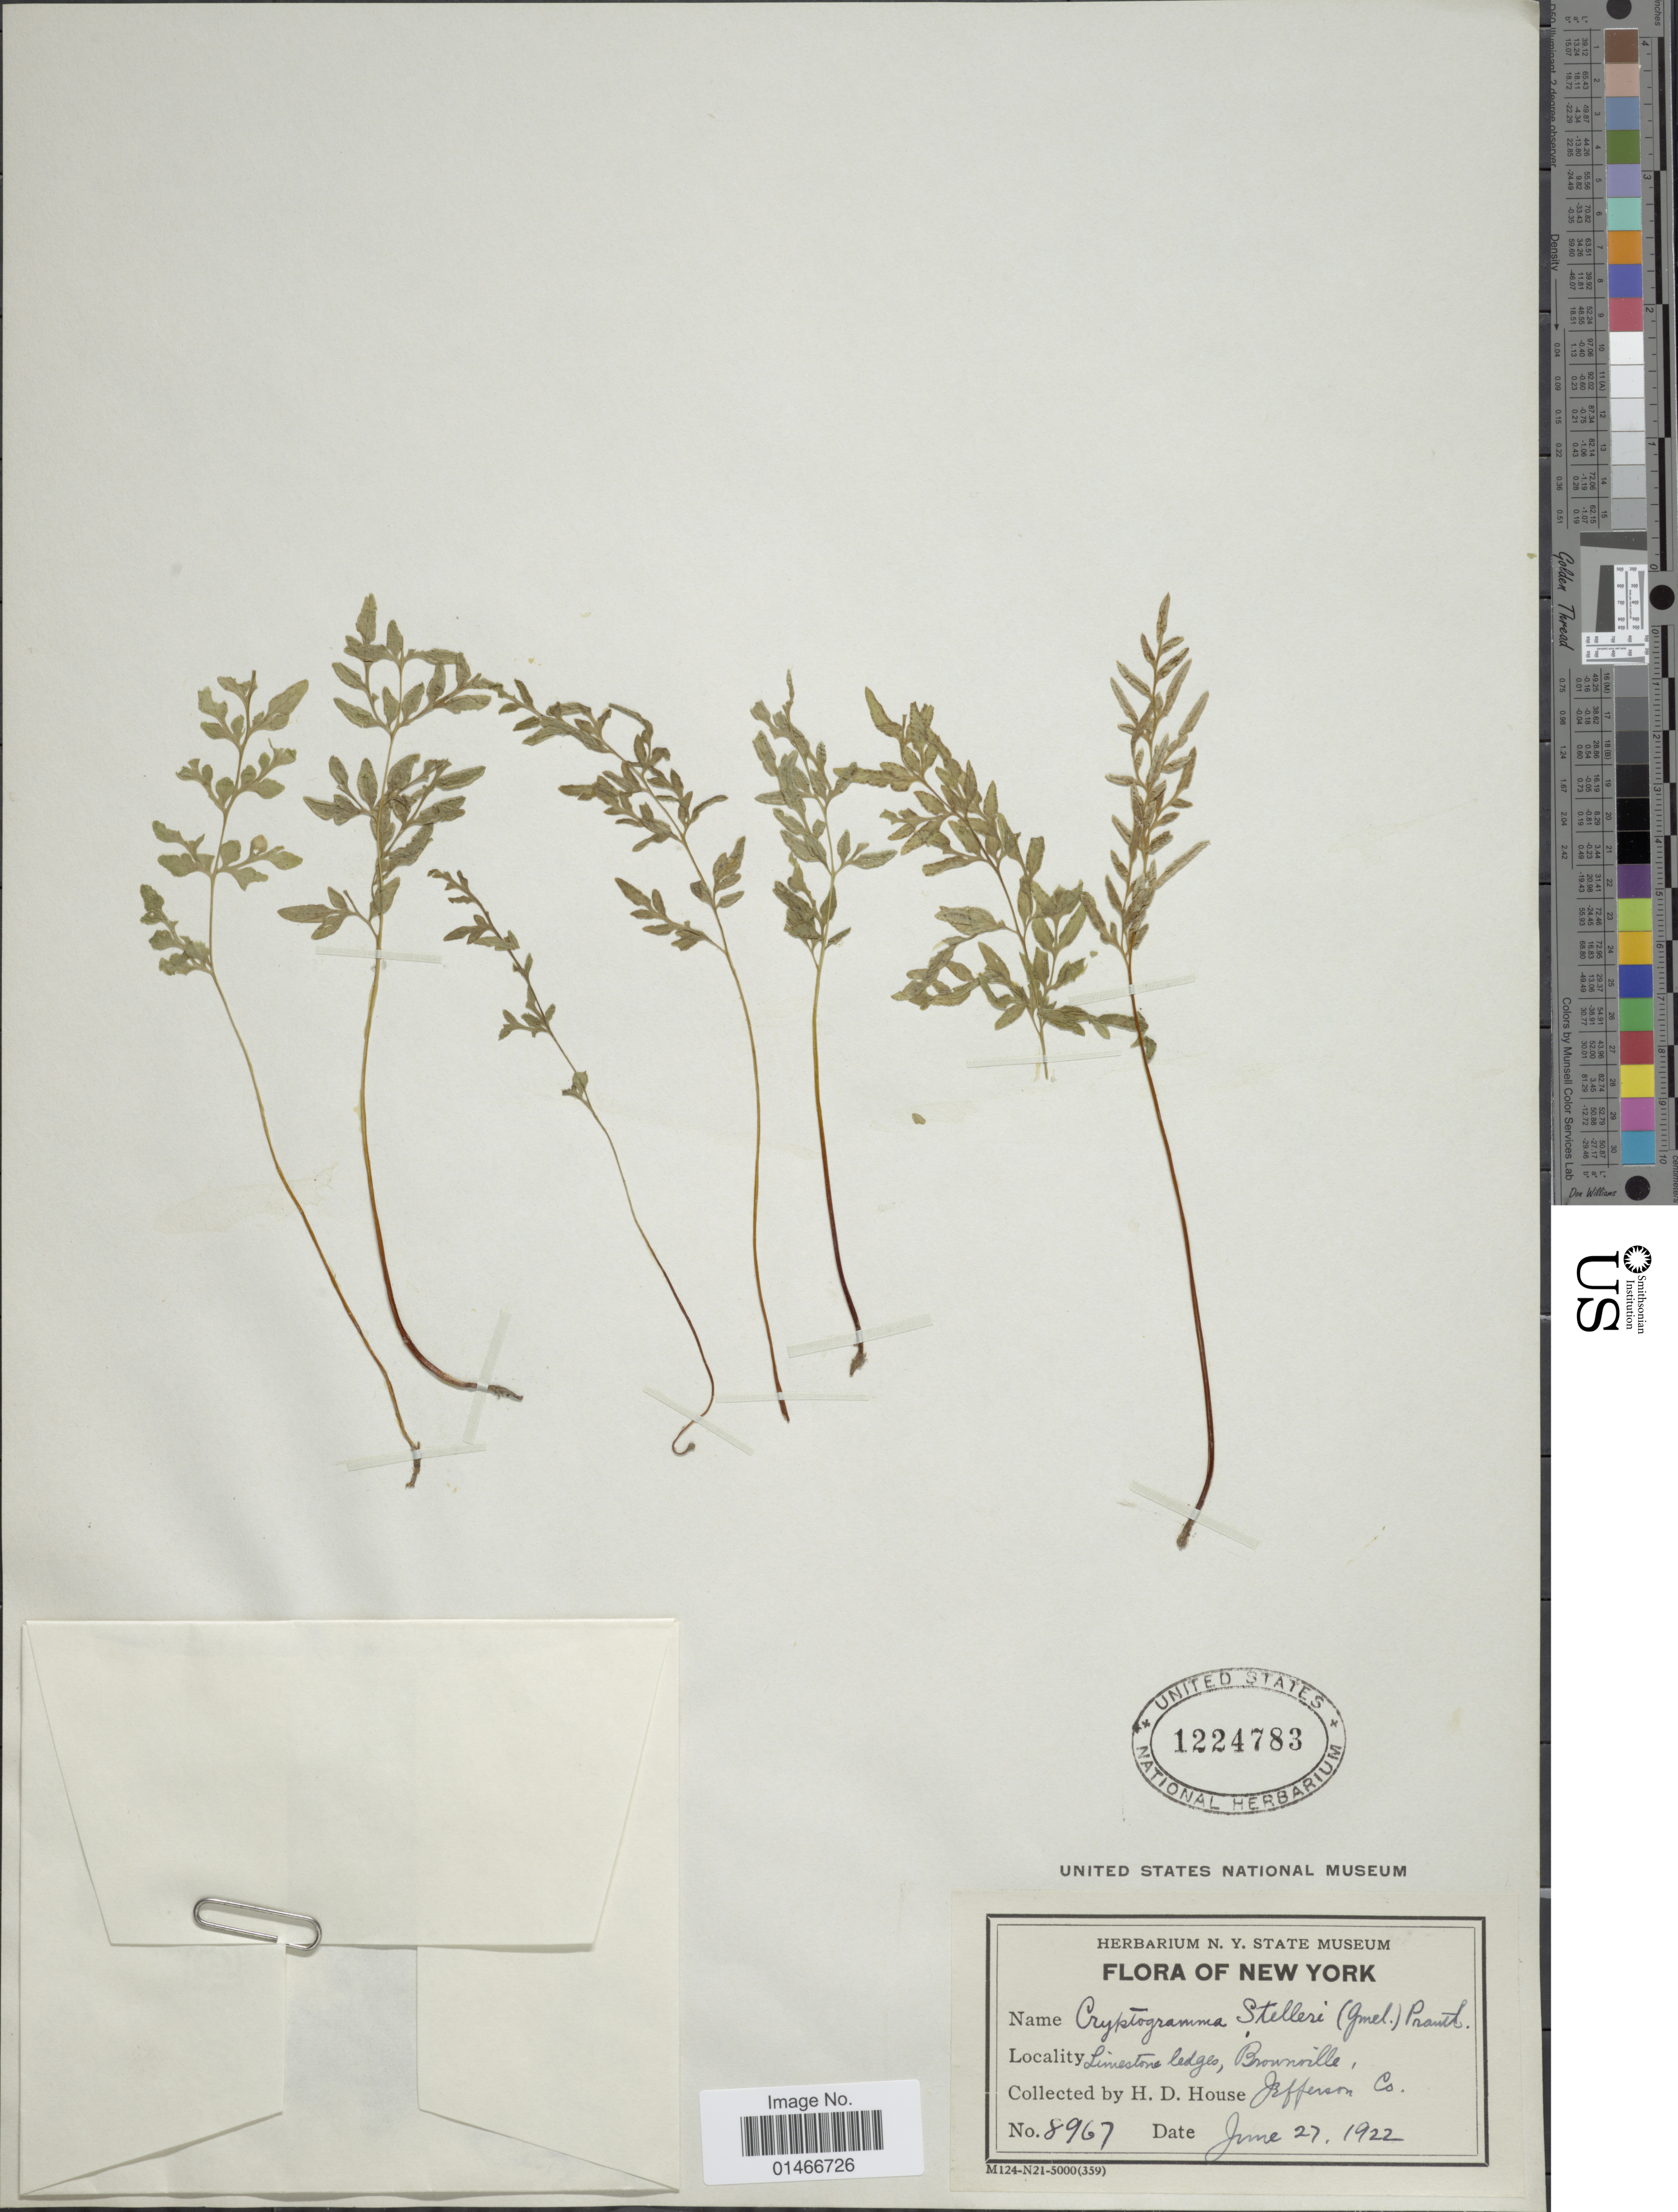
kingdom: Plantae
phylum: Tracheophyta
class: Polypodiopsida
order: Polypodiales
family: Pteridaceae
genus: Cryptogramma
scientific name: Cryptogramma stelleri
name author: (S.G. Gmel.) Prantl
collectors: H. D. House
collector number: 8967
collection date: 1922-06-27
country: United States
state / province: New York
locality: Brownville, Jefferson Co.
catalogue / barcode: US 1224783